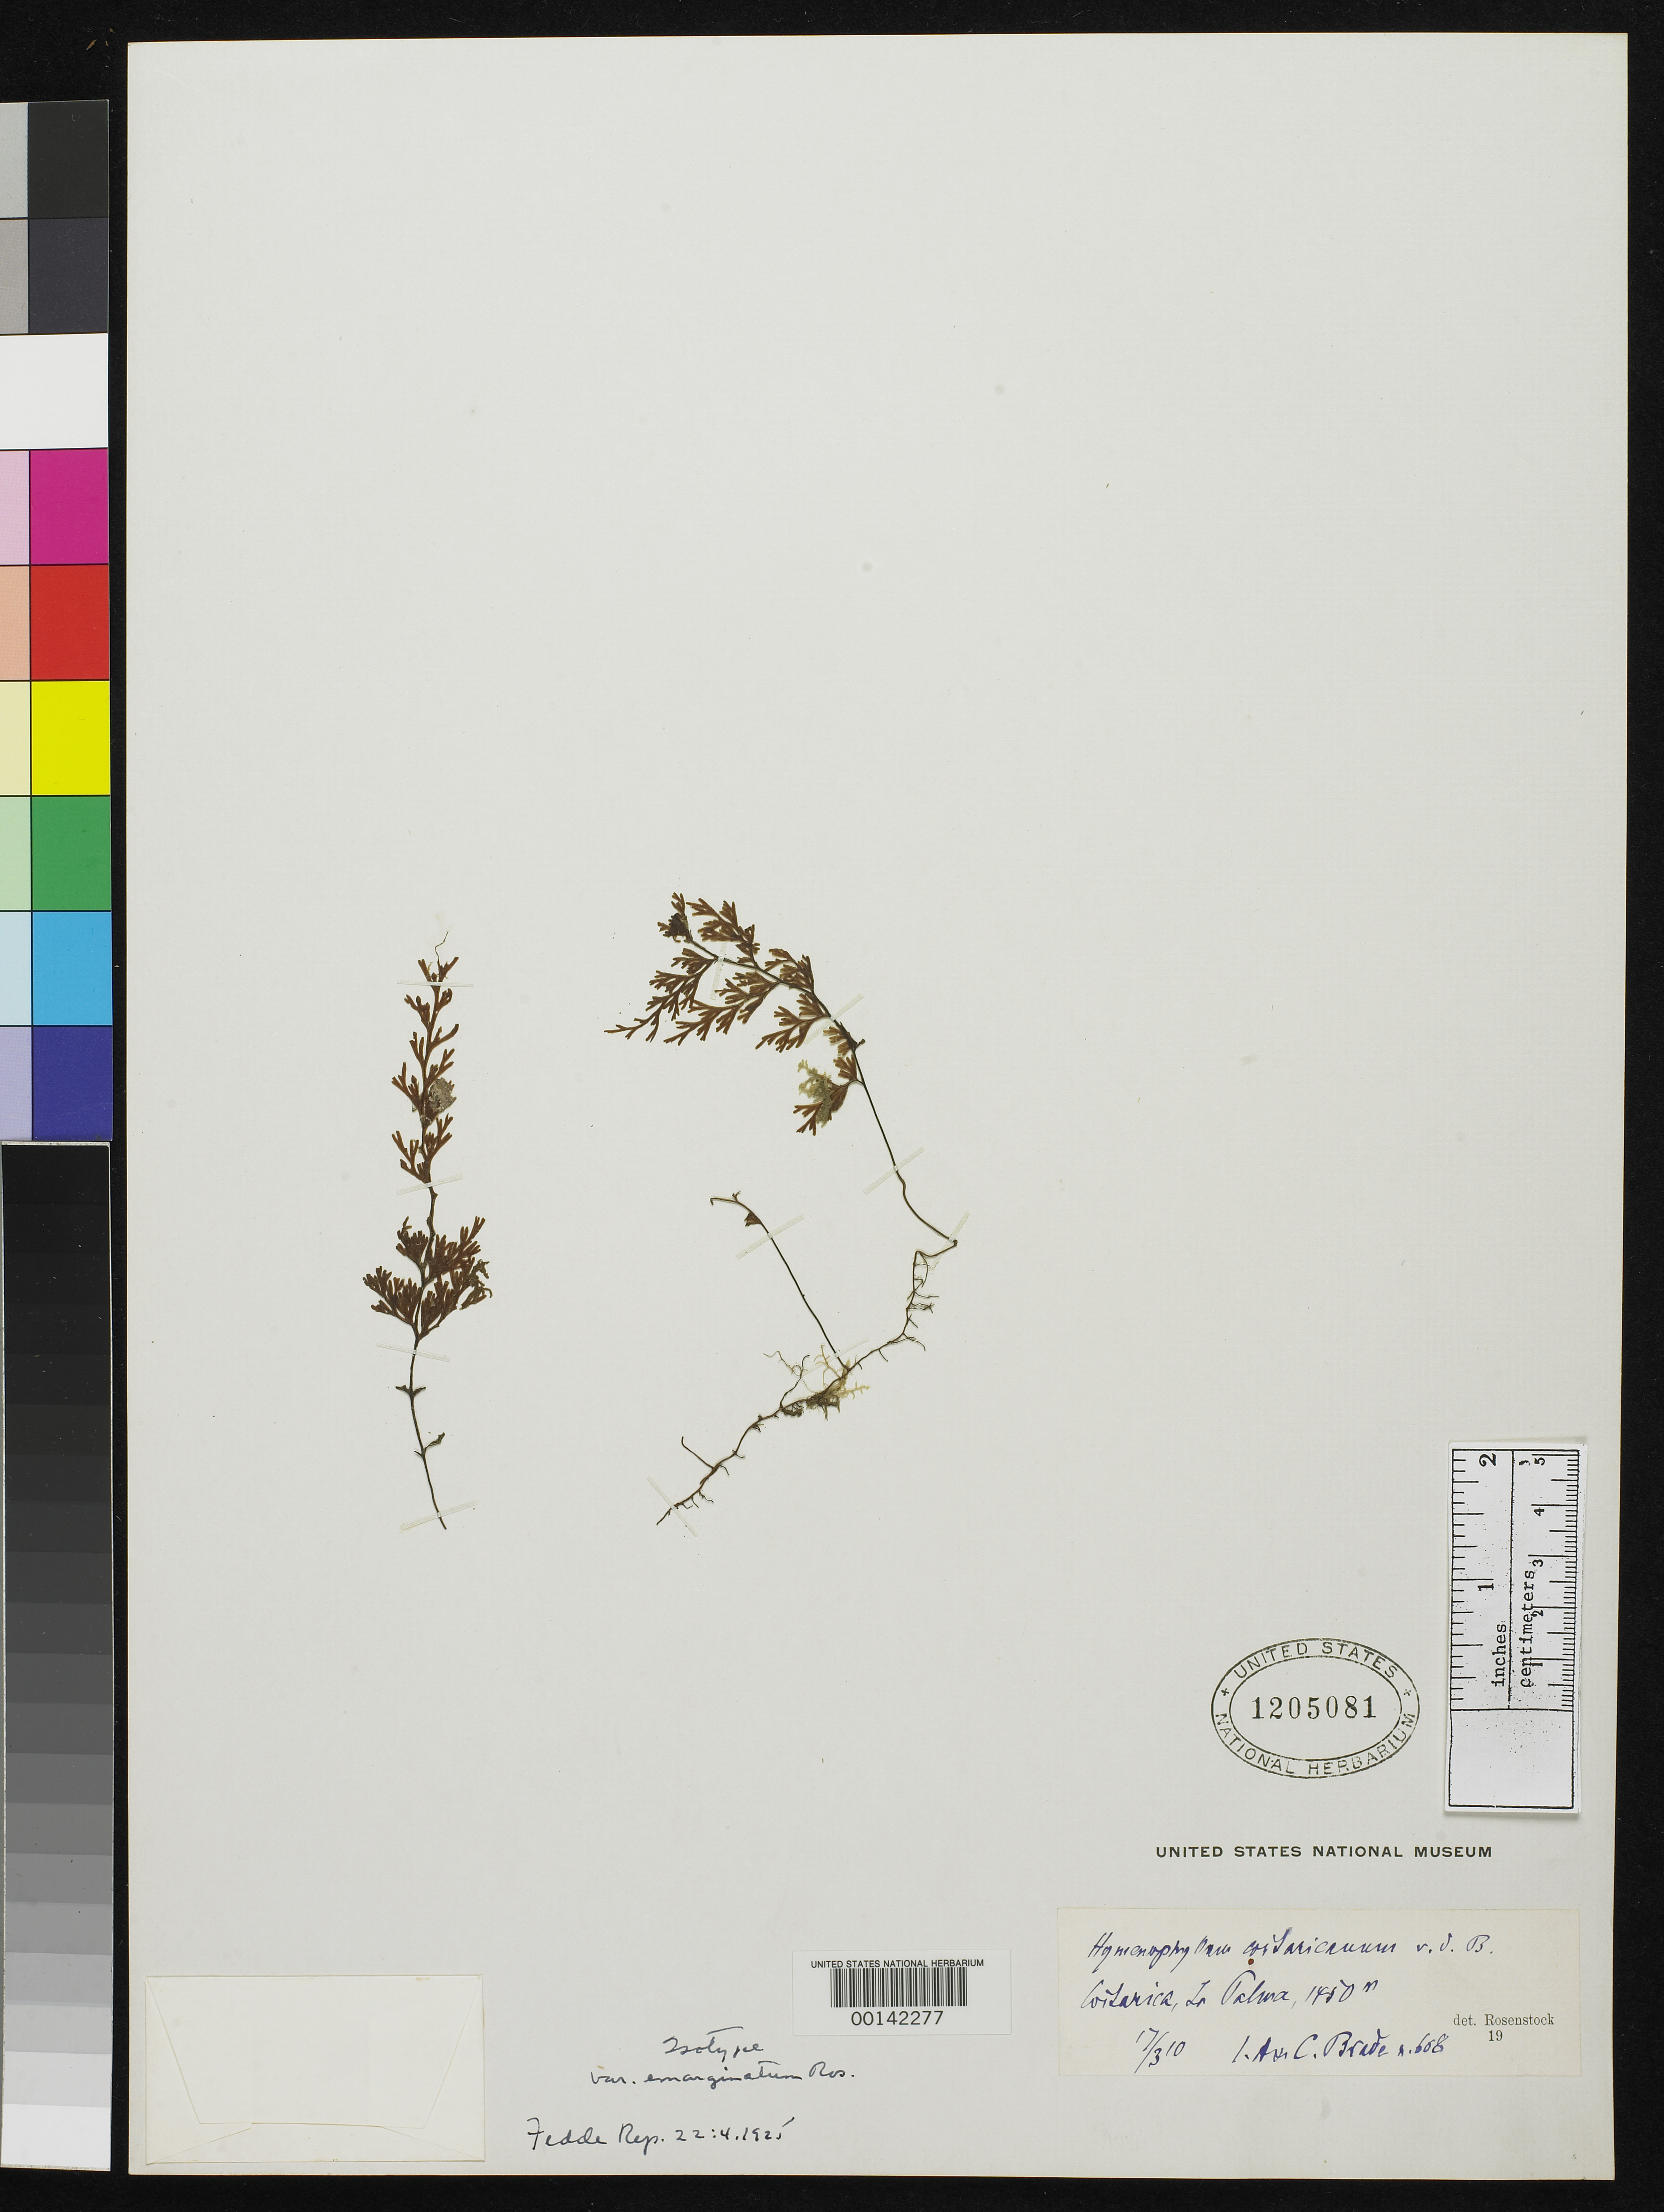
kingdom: Plantae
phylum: Tracheophyta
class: Polypodiopsida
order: Hymenophyllales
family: Hymenophyllaceae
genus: Hymenophyllum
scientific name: Hymenophyllum costaricanum var. emarginatum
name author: Rosenst.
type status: Isotype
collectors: A. C. Brade & A. Brade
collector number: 608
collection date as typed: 17 Mar 1910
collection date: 1910-03-17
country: Costa Rica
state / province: San José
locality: La Palma.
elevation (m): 1450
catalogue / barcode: US 1205081